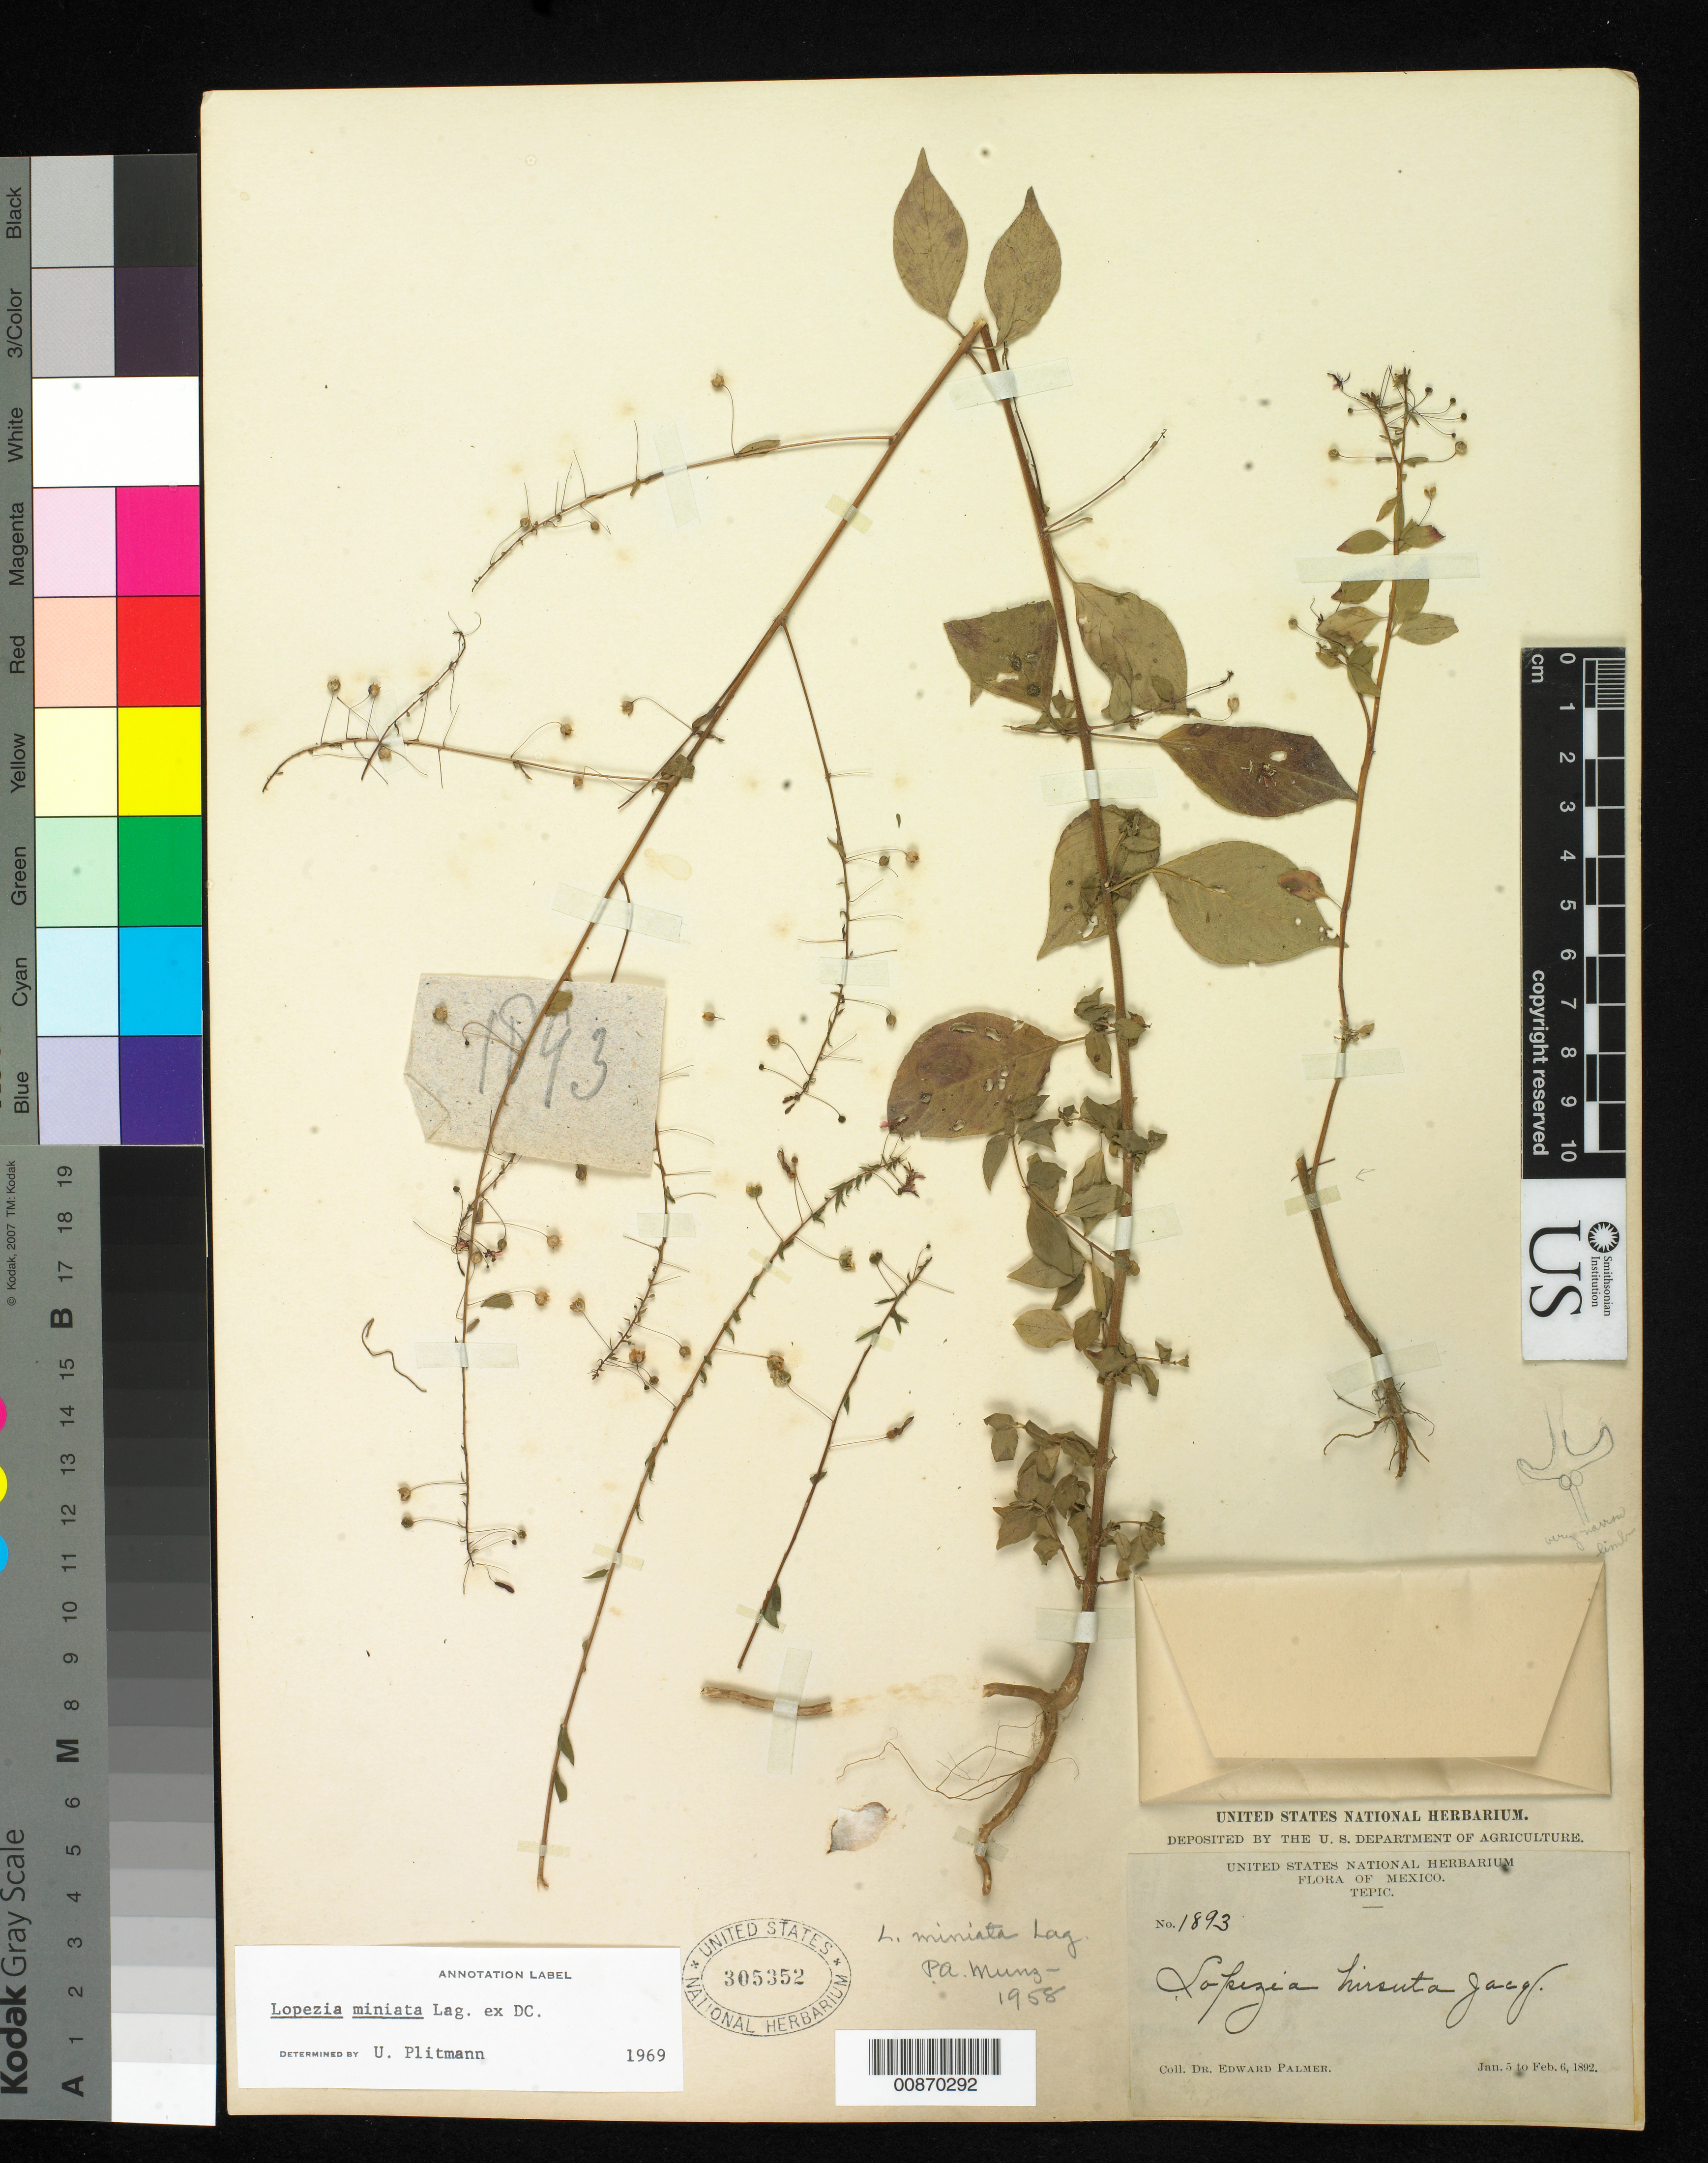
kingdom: Plantae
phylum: Tracheophyta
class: Magnoliopsida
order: Myrtales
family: Onagraceae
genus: Lopezia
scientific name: Lopezia miniata subsp. miniata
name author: Lag. ex DC.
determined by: Wagner, W. L., (BOT), Smithsonian Institution - National Museum of Natural History (UNITED STATES)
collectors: E. Palmer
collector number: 1893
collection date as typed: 05 Jan 1892 to 06 Feb 1892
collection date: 1892-01-05/1892-02-06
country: Mexico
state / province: Nayarit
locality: Tepic, Nayarit.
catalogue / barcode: US 305352